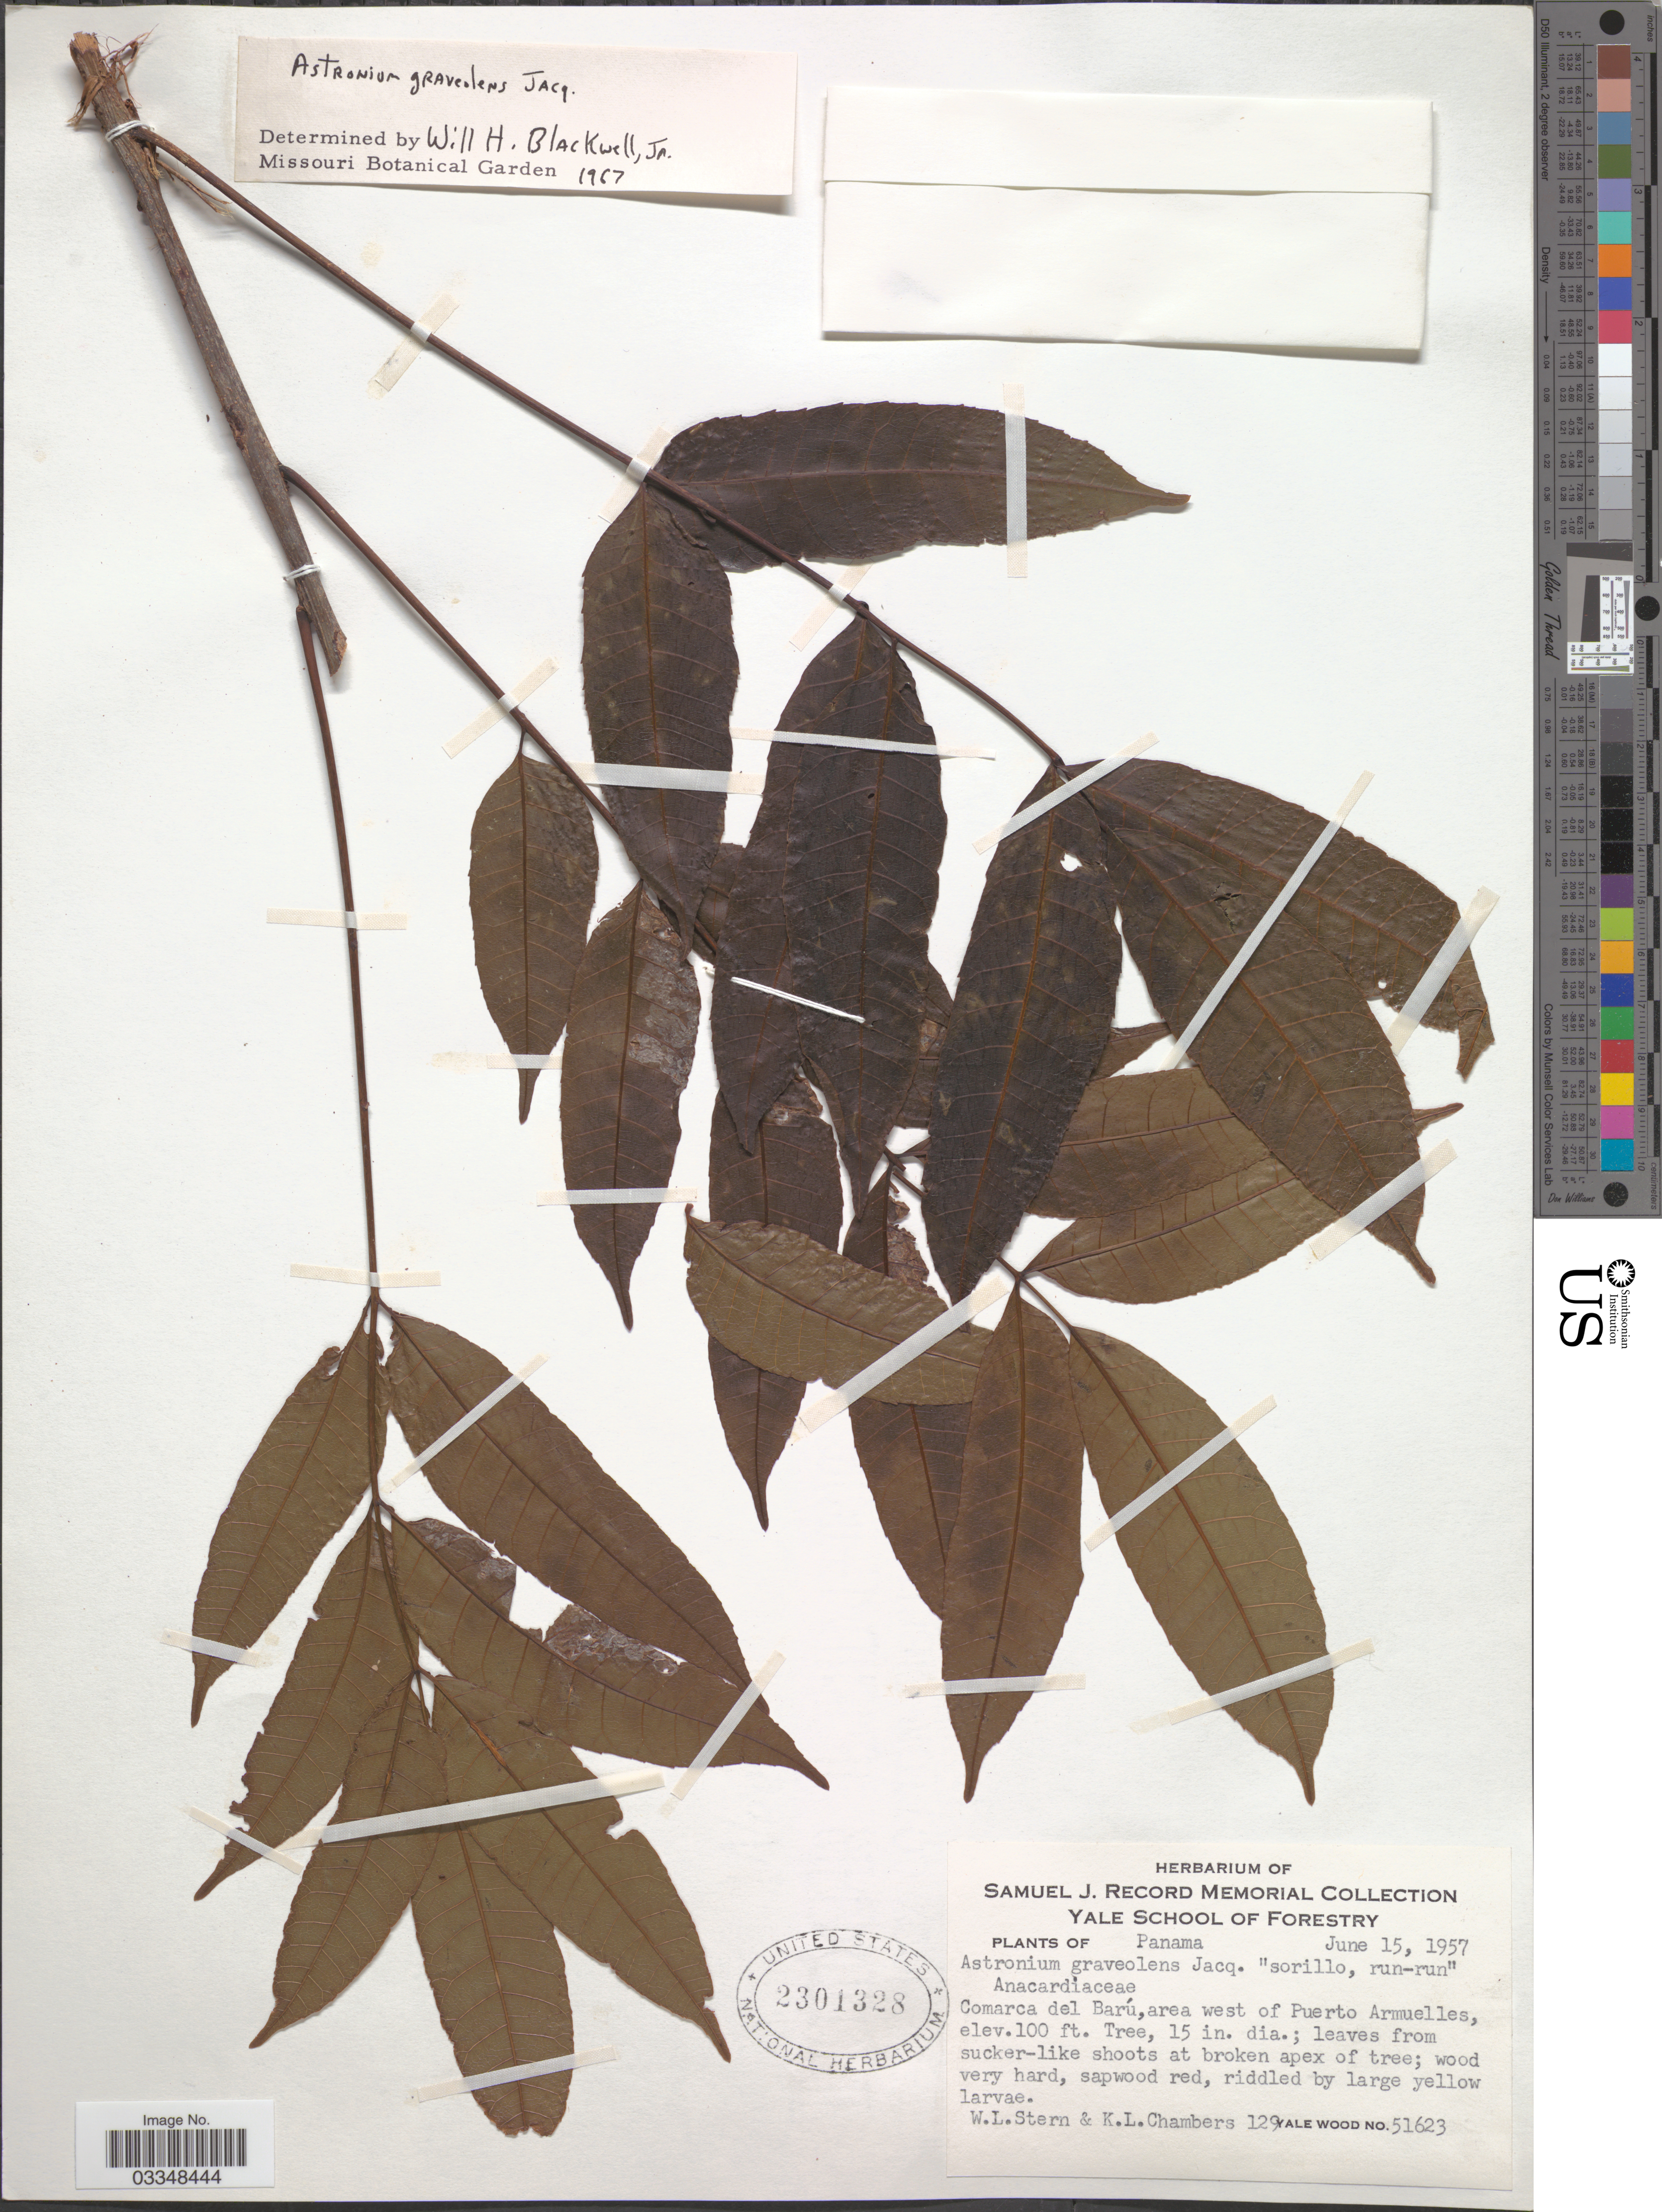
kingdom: Plantae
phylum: Tracheophyta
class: Magnoliopsida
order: Sapindales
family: Anacardiaceae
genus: Astronium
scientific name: Astronium graveolens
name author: Jacq.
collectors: W. L. Stern & K. Chambers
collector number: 129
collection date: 1957-06-15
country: Panama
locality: Comarca del Barú, area west of Puerto Armuelles.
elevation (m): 30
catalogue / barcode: US 2301328